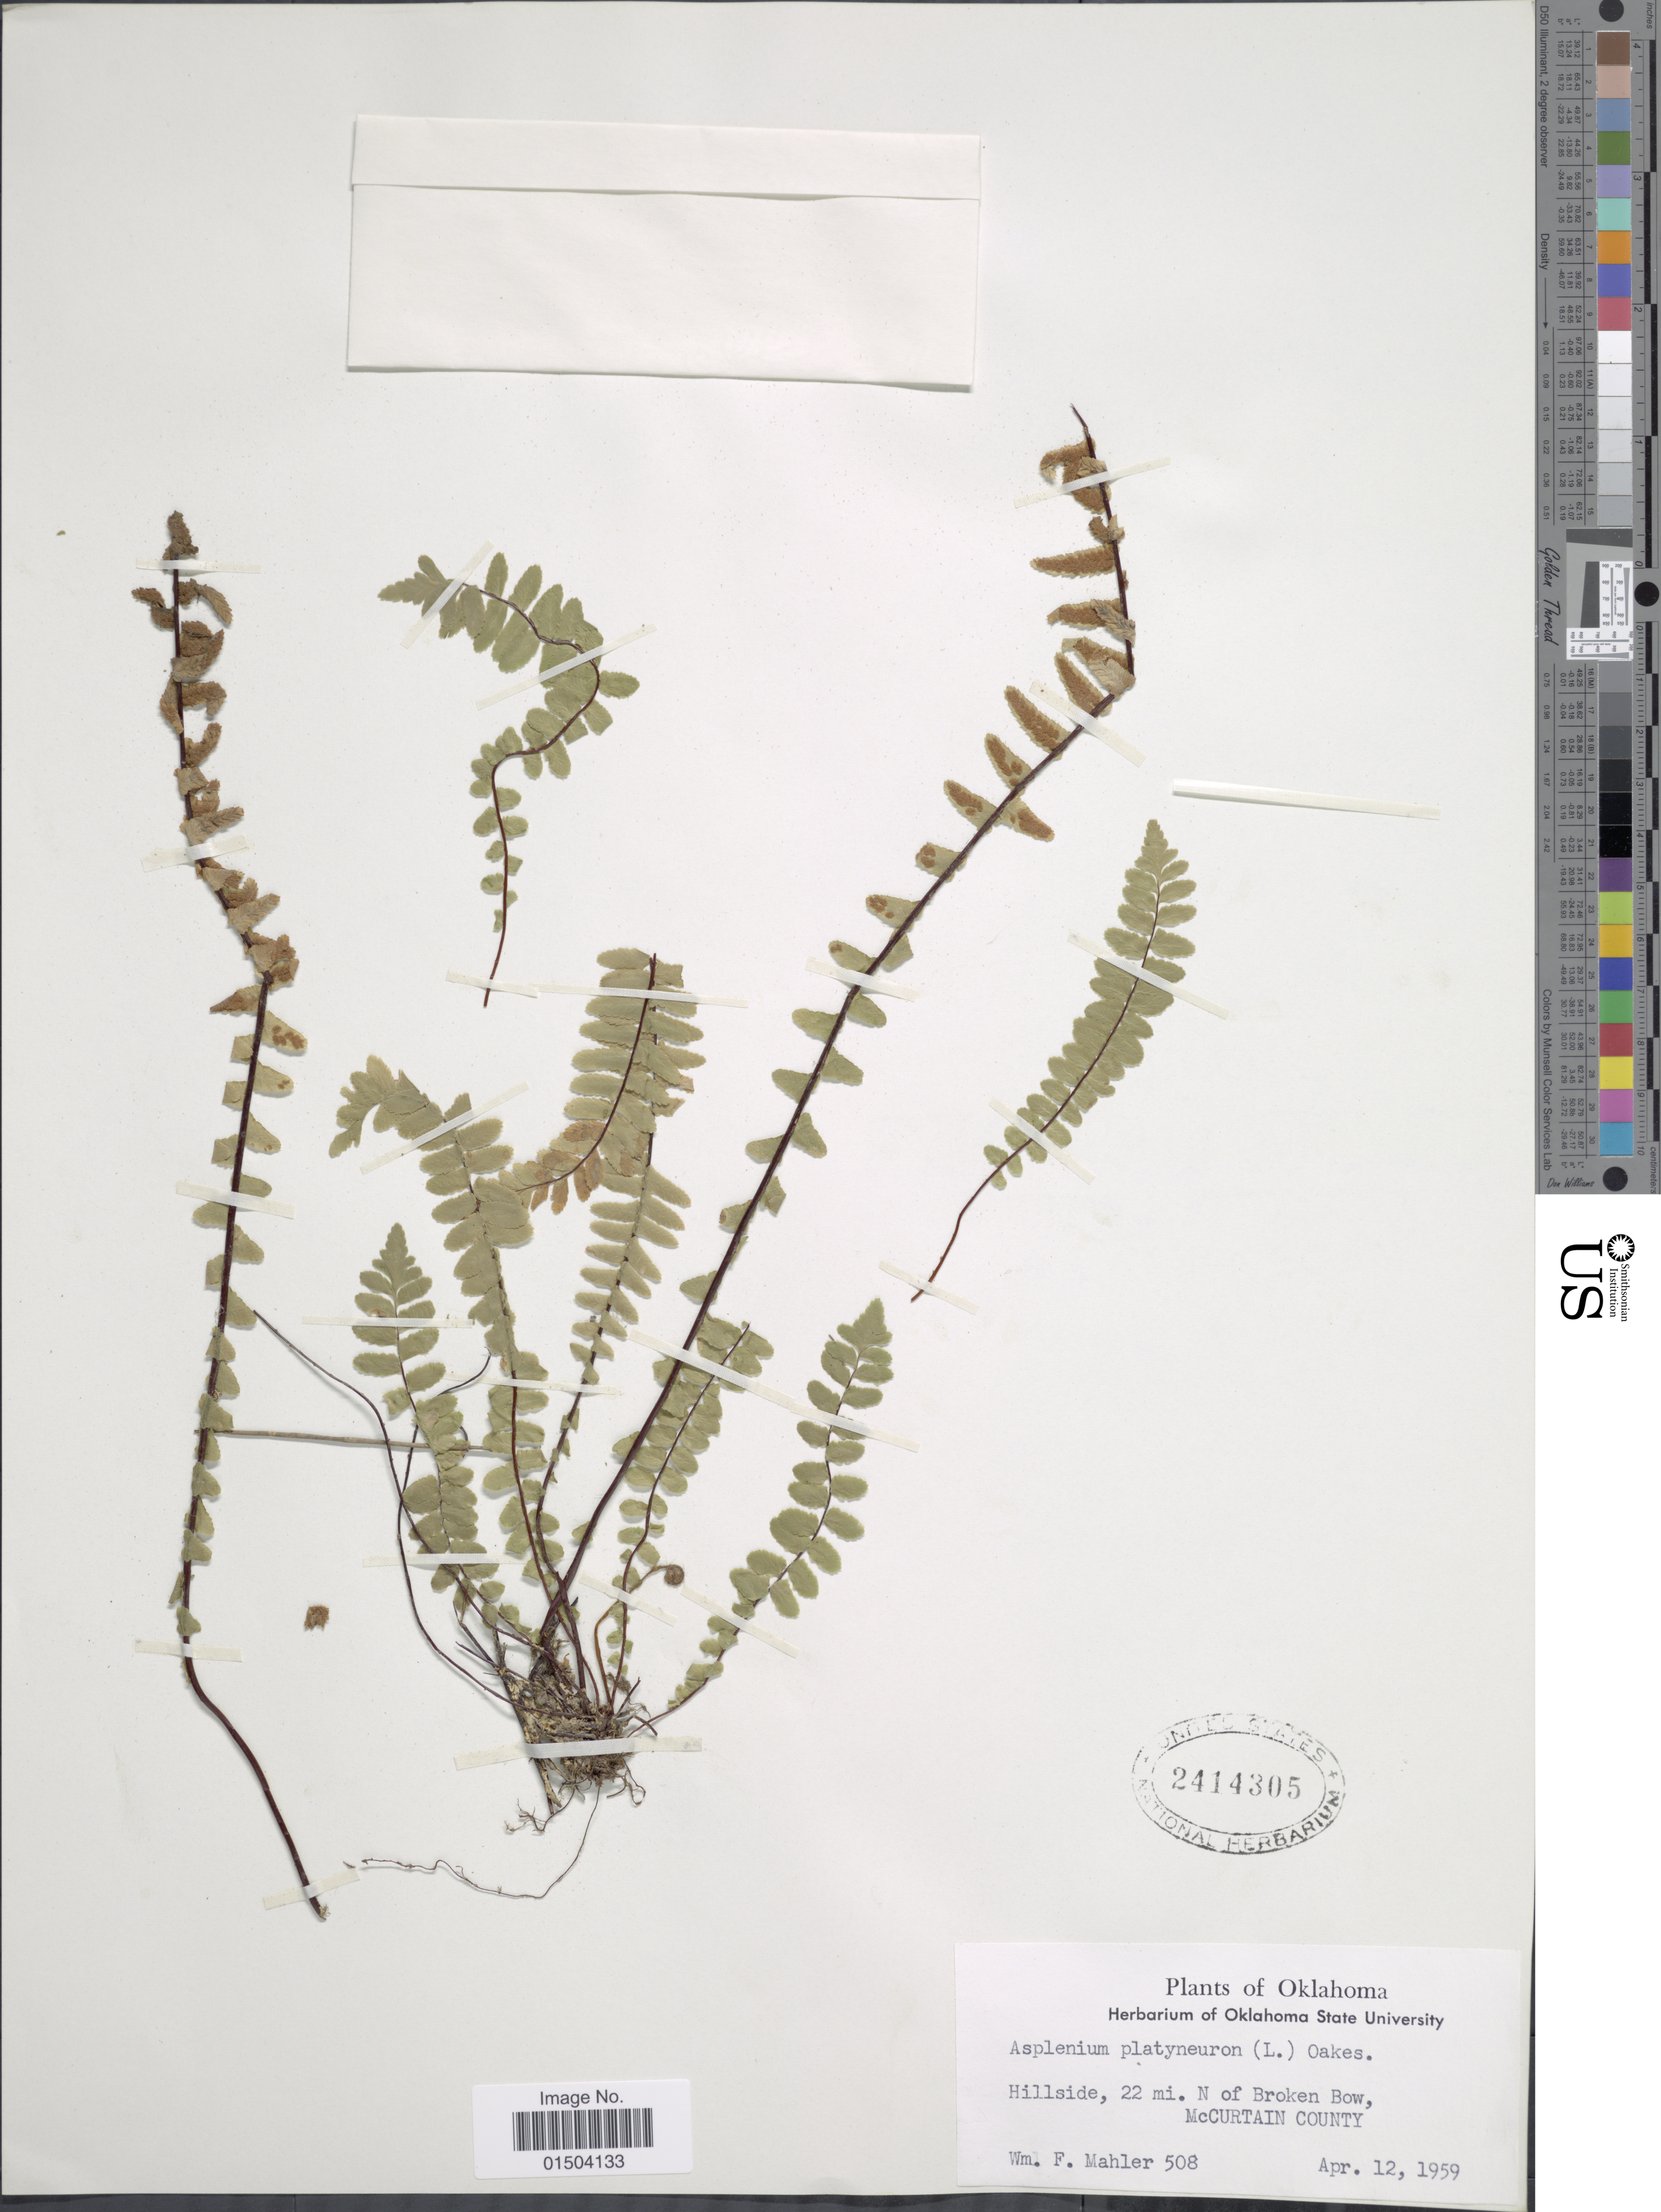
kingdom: Plantae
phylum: Tracheophyta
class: Polypodiopsida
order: Polypodiales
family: Aspleniaceae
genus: Asplenium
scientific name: Asplenium platyneuron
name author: (L.) Britton, Stearns & Poggenb.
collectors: W. F. Mahler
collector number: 508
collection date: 1959-04-12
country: United States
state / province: Oklahoma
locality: Hillside, 22 mi. N of Broken Bow, McCurtain County.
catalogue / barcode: US 2414305